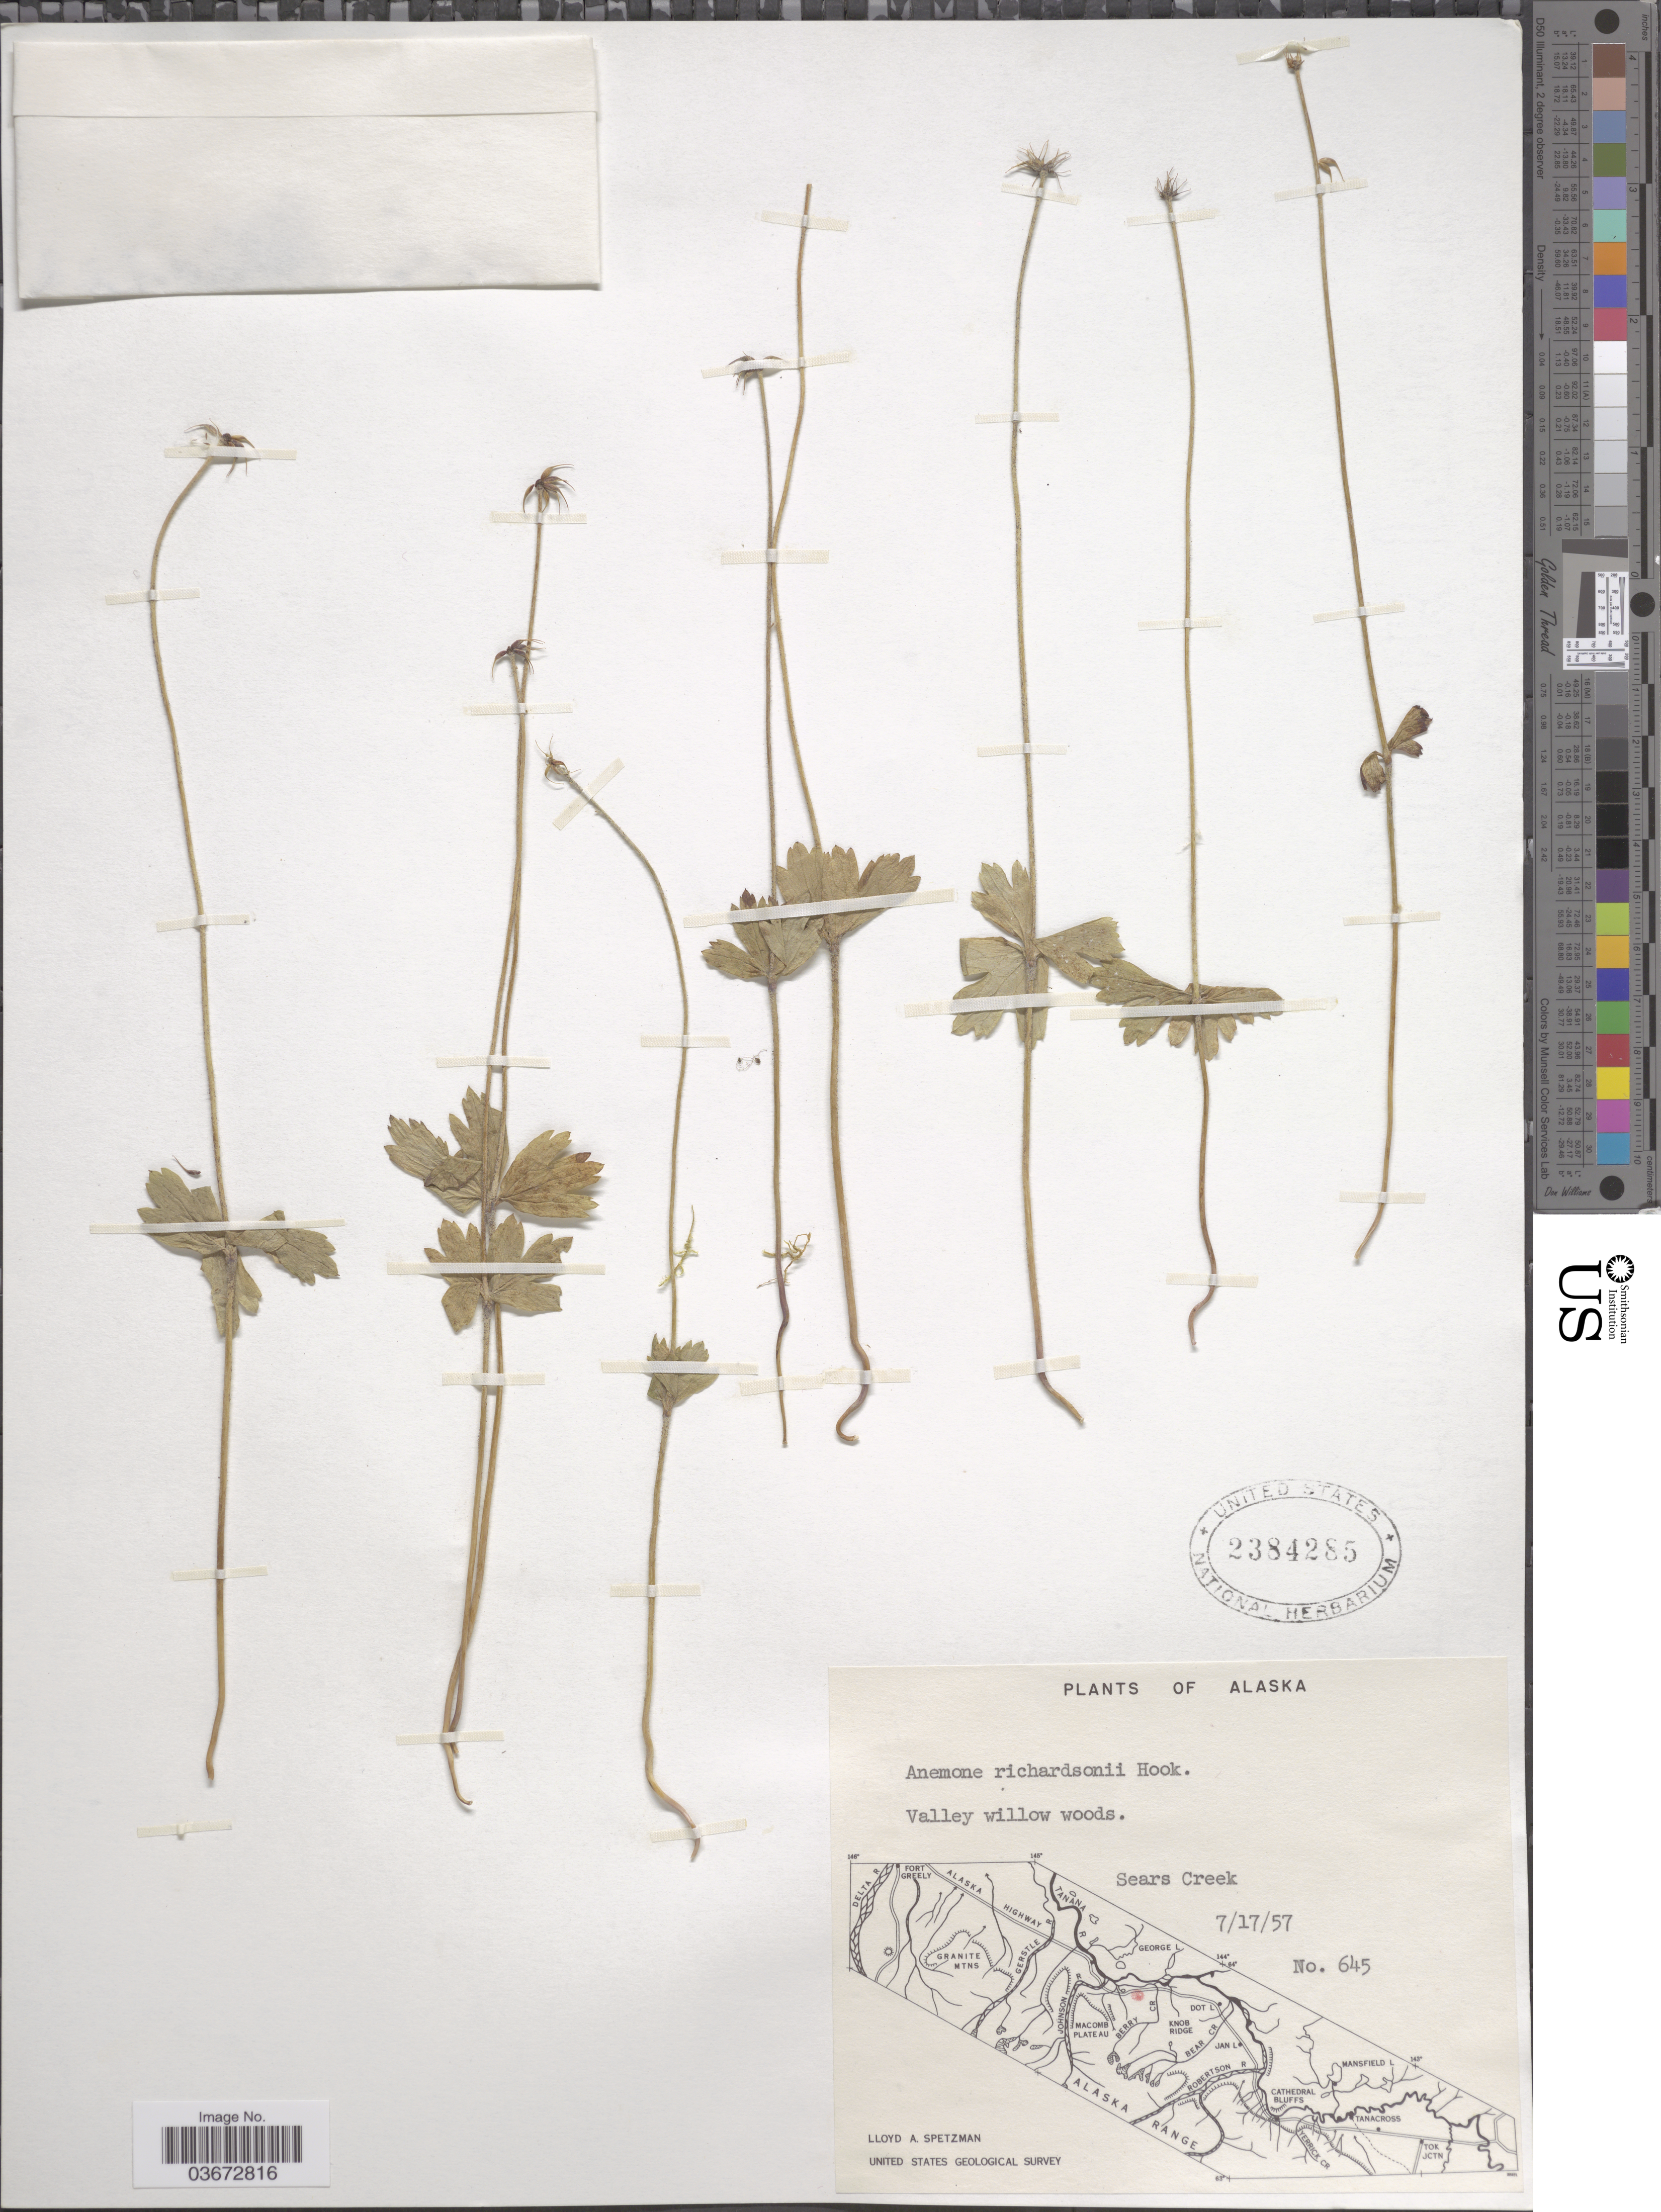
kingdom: Plantae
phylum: Tracheophyta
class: Magnoliopsida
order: Ranunculales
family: Ranunculaceae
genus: Anemone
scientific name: Anemone richardsonii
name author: Hook.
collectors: L. Spetzman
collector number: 645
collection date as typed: Transcribed d/m/y: 17/7/57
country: United States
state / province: Alaska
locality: Valley willow woods. Sears Creek.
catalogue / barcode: US 2384285